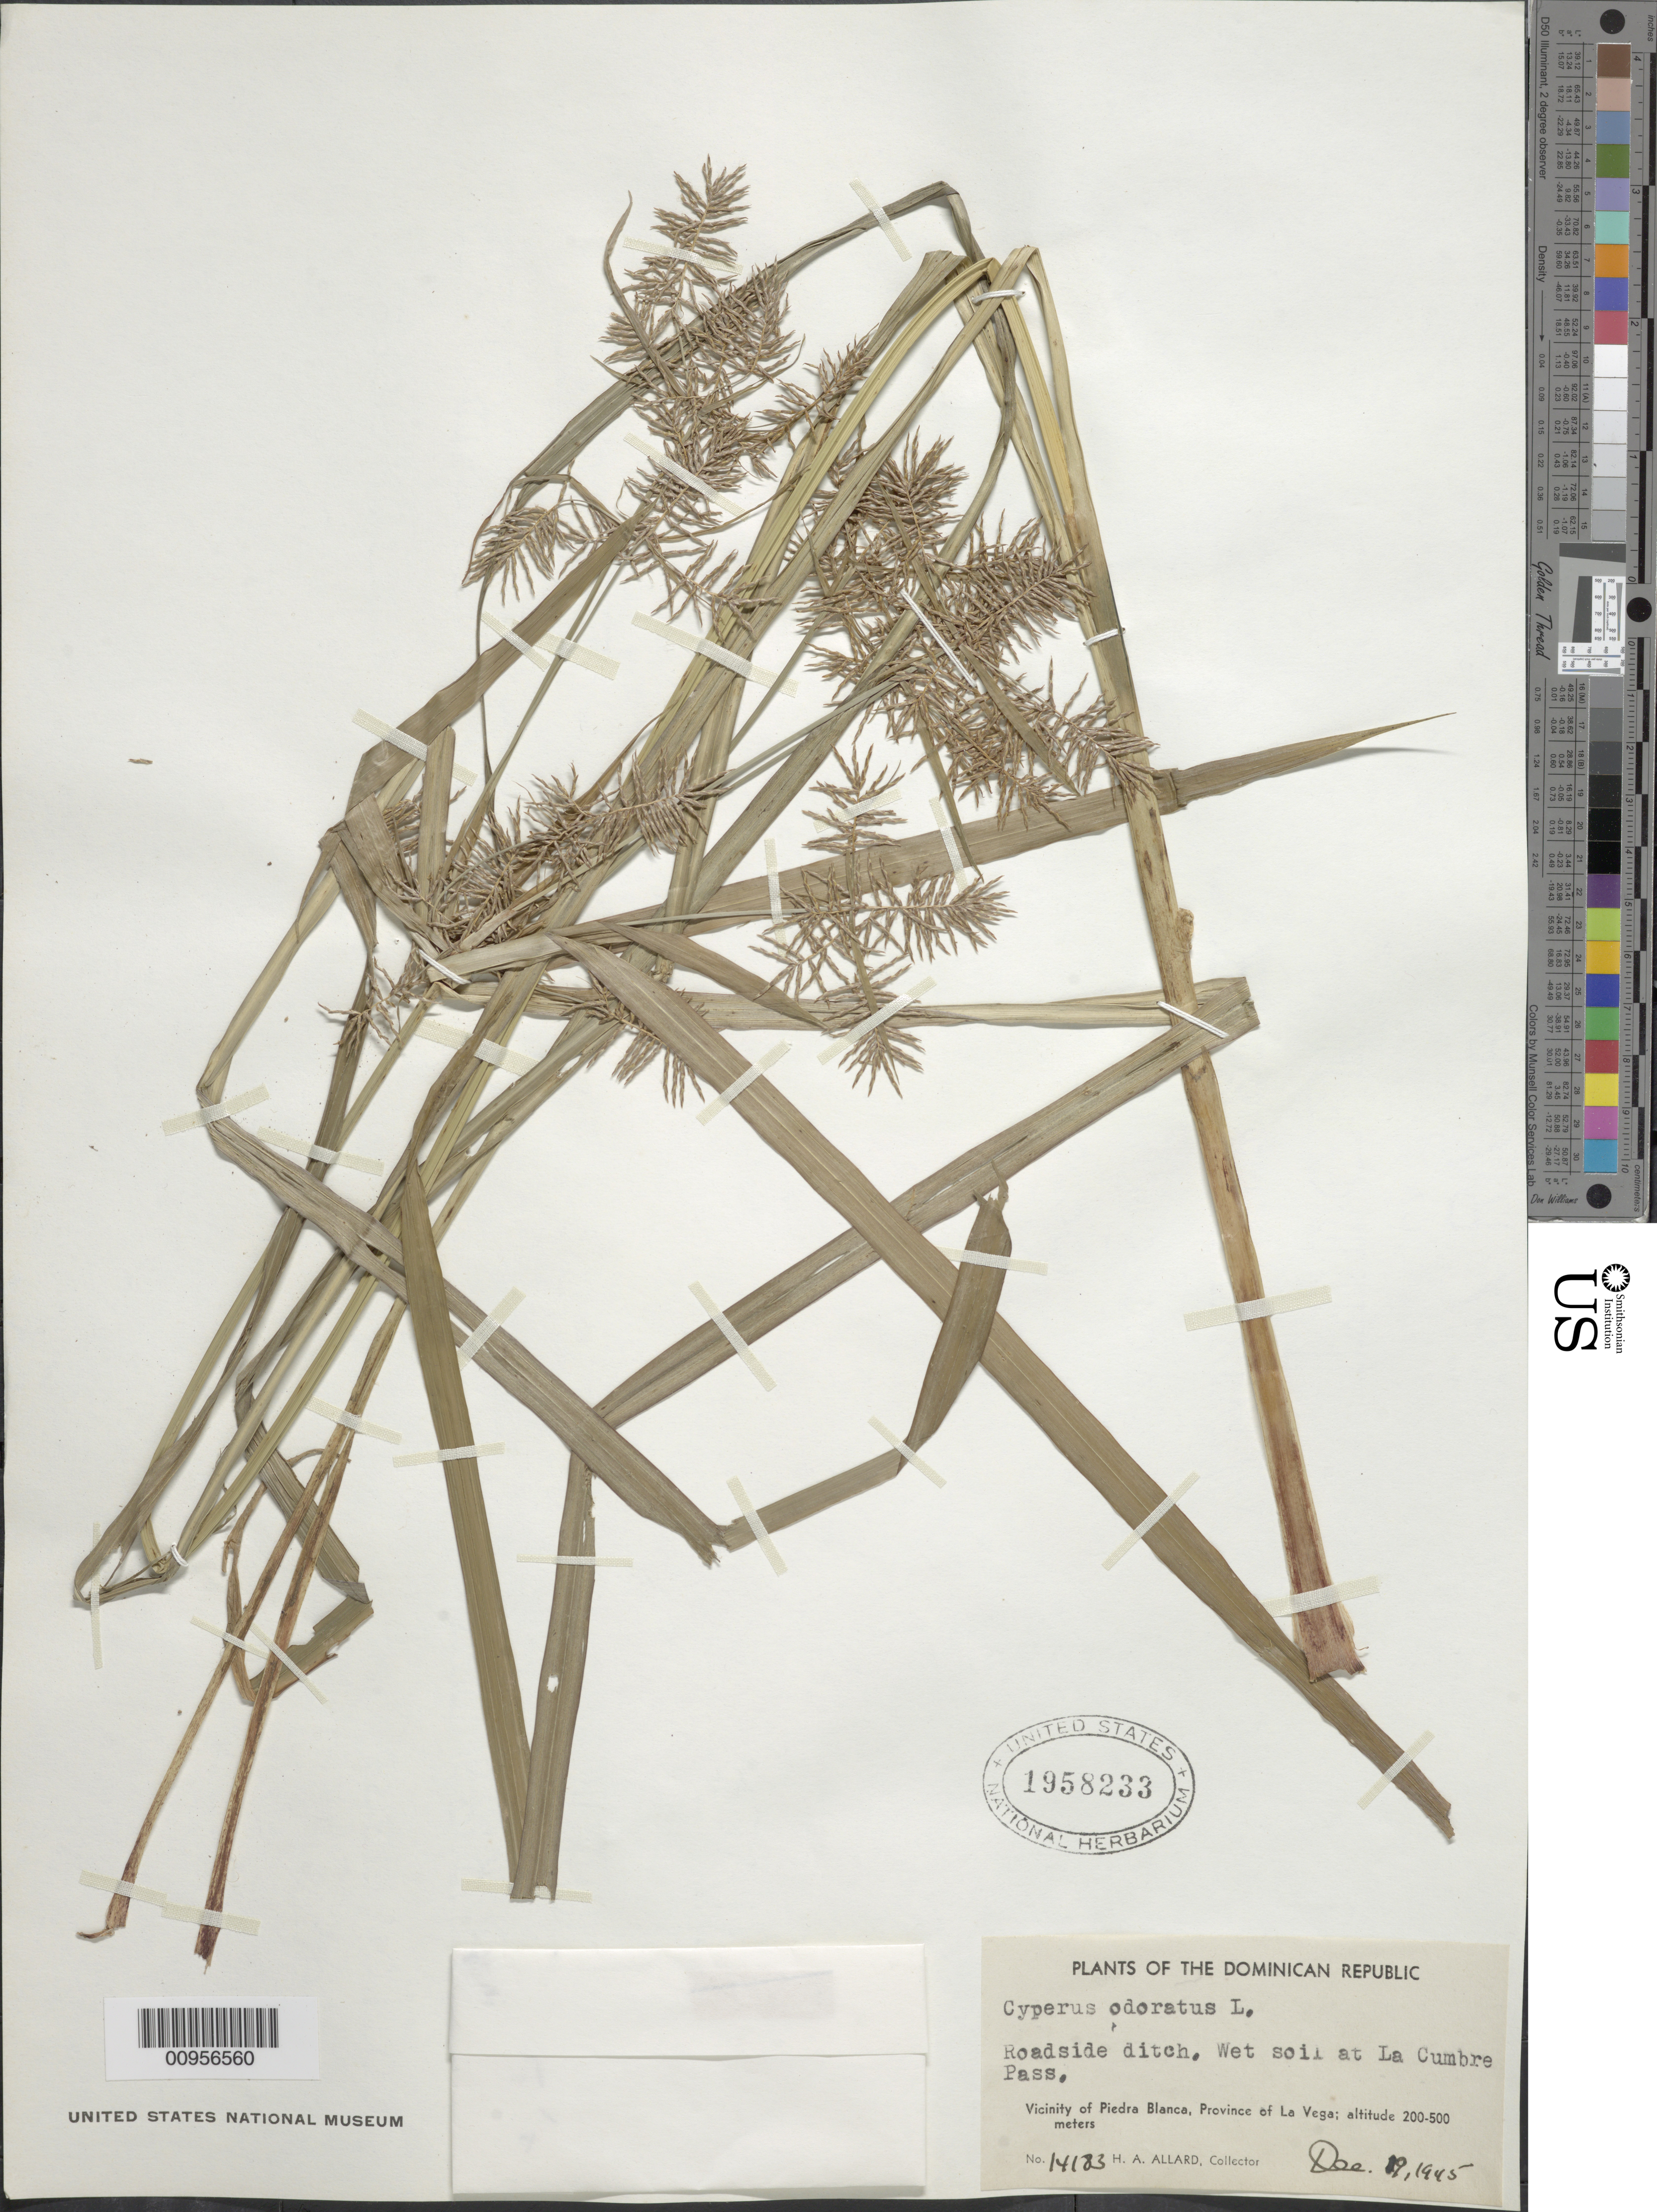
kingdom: Plantae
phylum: Tracheophyta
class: Liliopsida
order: Poales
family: Cyperaceae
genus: Cyperus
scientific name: Cyperus odoratus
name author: L.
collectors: H. A. Allard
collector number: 14183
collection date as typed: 19 Dec 1945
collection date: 1945-12-19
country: Dominican Republic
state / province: La Vega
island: Hispaniola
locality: Vicinity of Piedra Blanca, roadside ditch, at La Cumbre Pass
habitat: Wet soil, roadside ditch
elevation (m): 200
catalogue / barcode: US 1958233